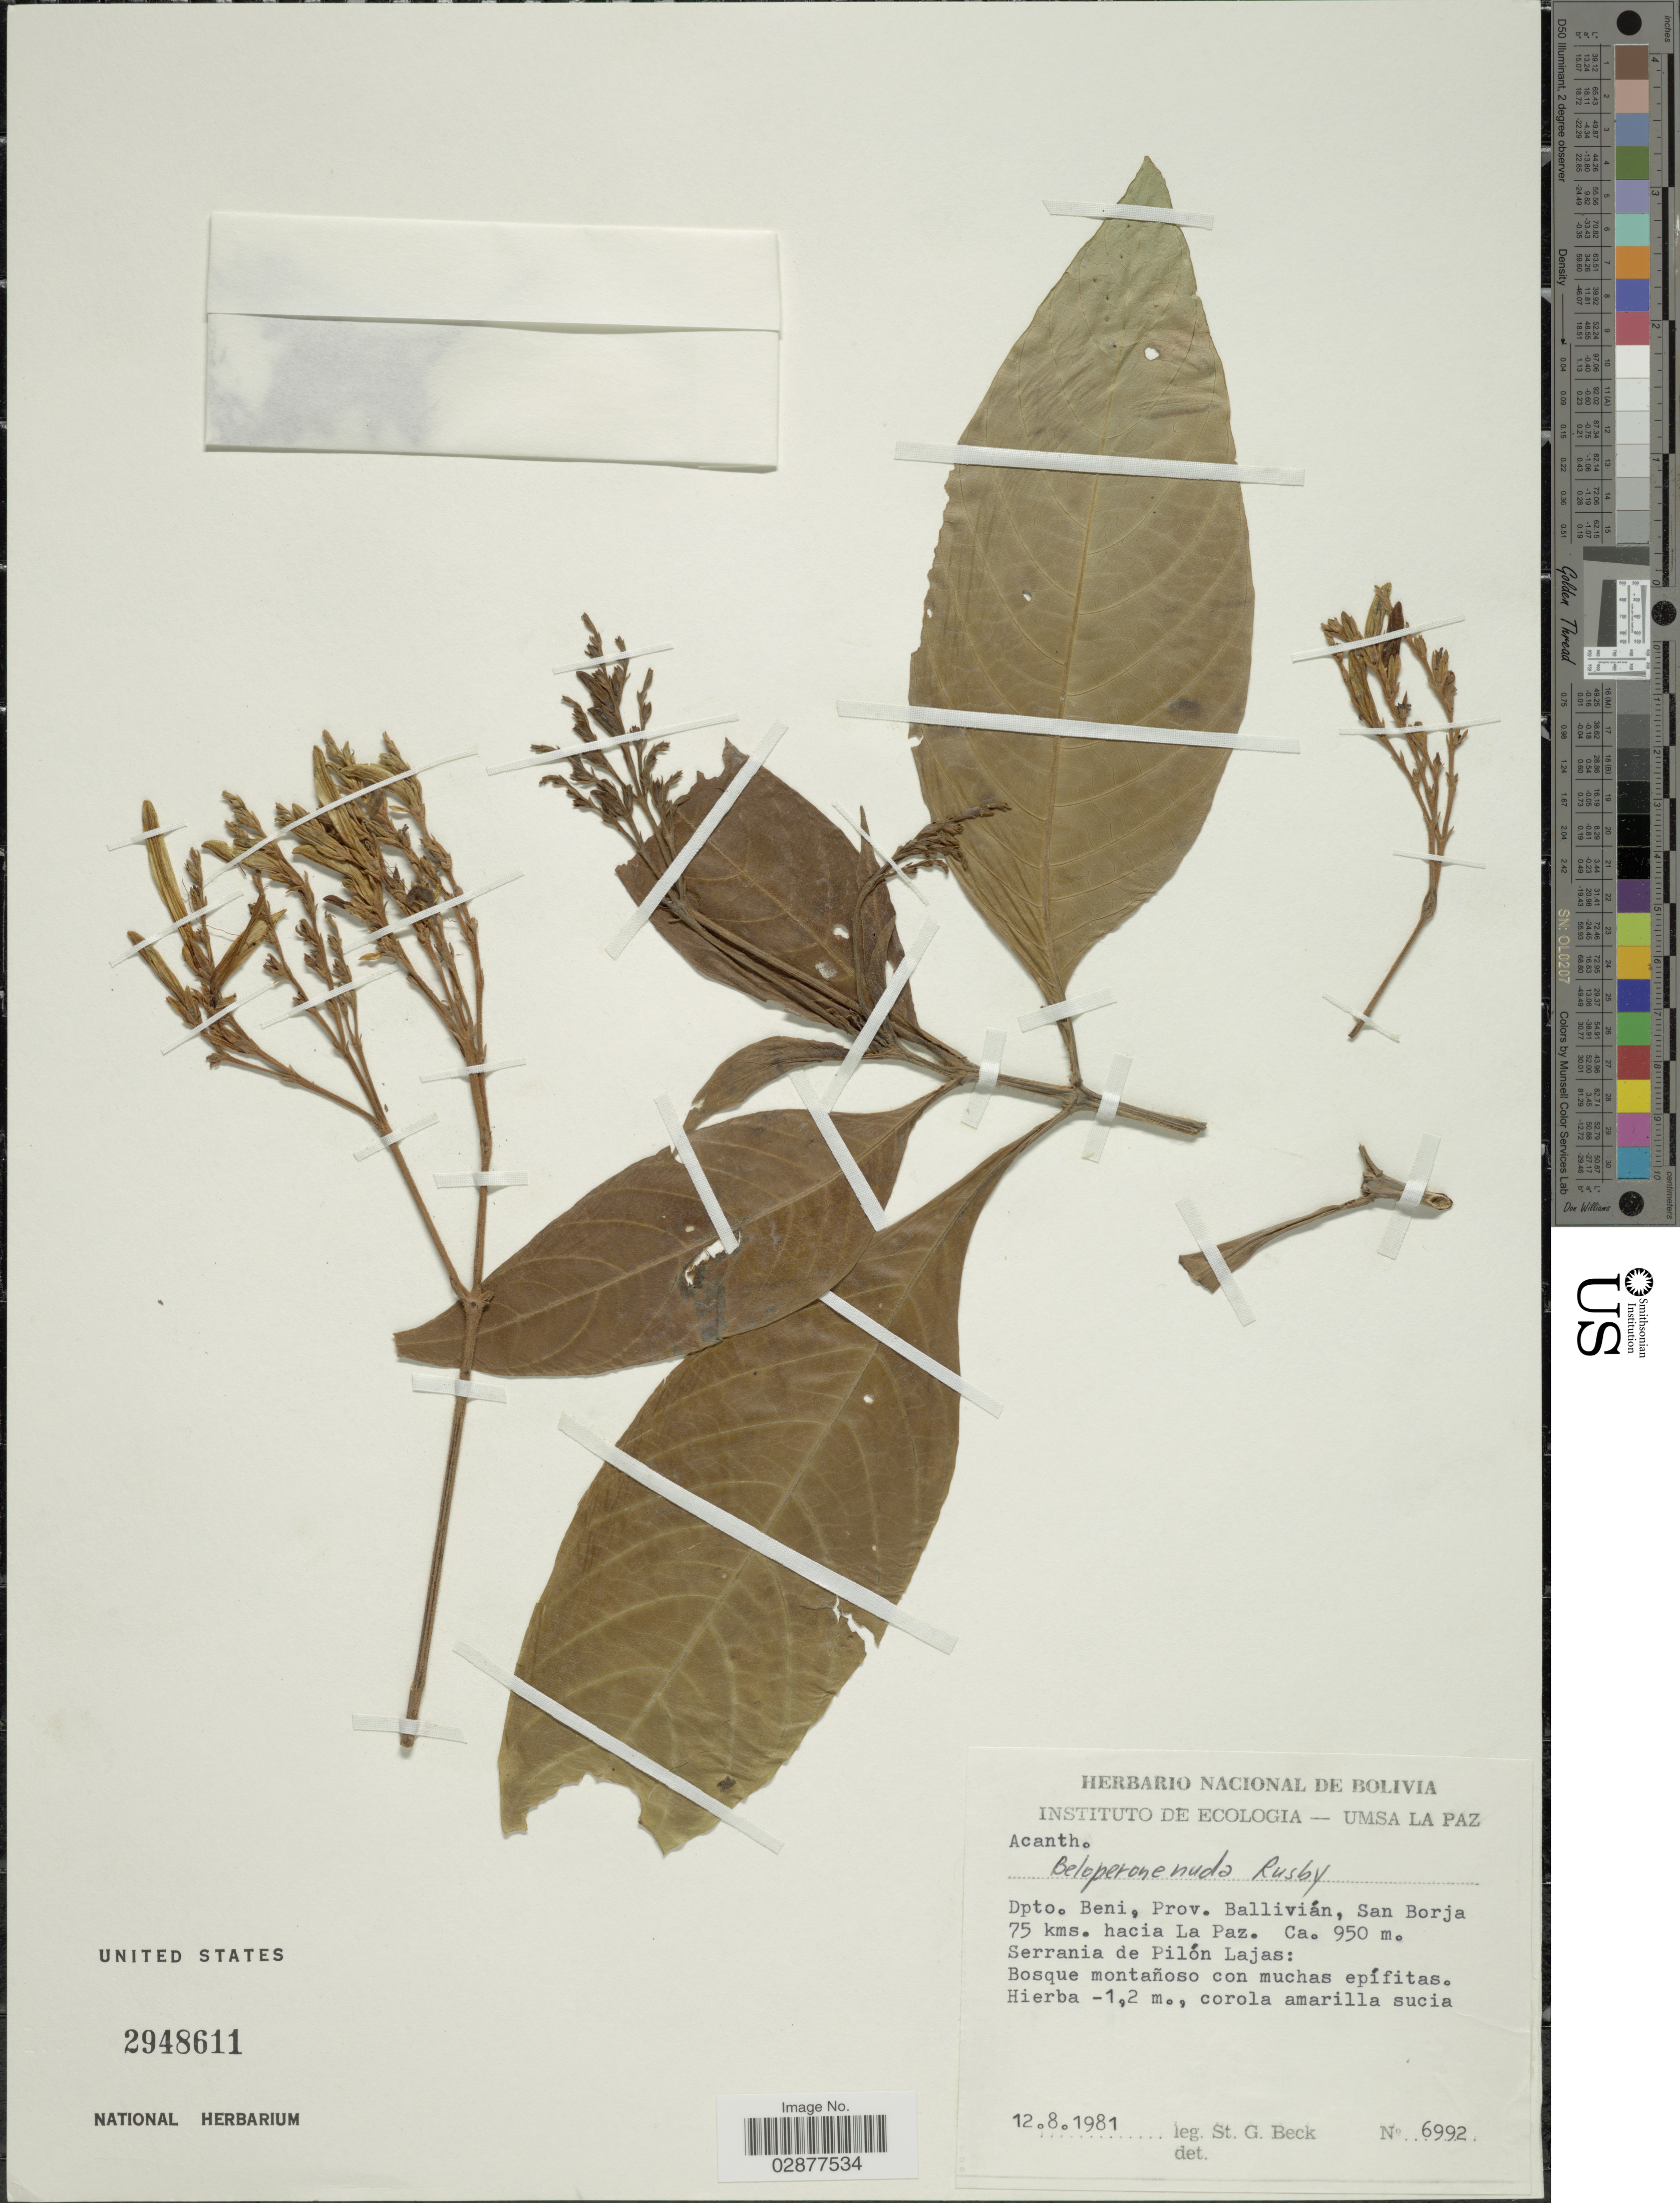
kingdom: Plantae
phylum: Tracheophyta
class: Magnoliopsida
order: Lamiales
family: Acanthaceae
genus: Justicia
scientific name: Justicia boliviensis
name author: (Bremek.) V.A.W. Graham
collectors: S. Beck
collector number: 6992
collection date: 1981-08-12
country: Bolivia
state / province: Beni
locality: Dpto. Beni, Prov. Ballivián, San Borja 75 kms. hacia La Paz. Serrania de Pilón Lajas.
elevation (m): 950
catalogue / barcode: US 2948611